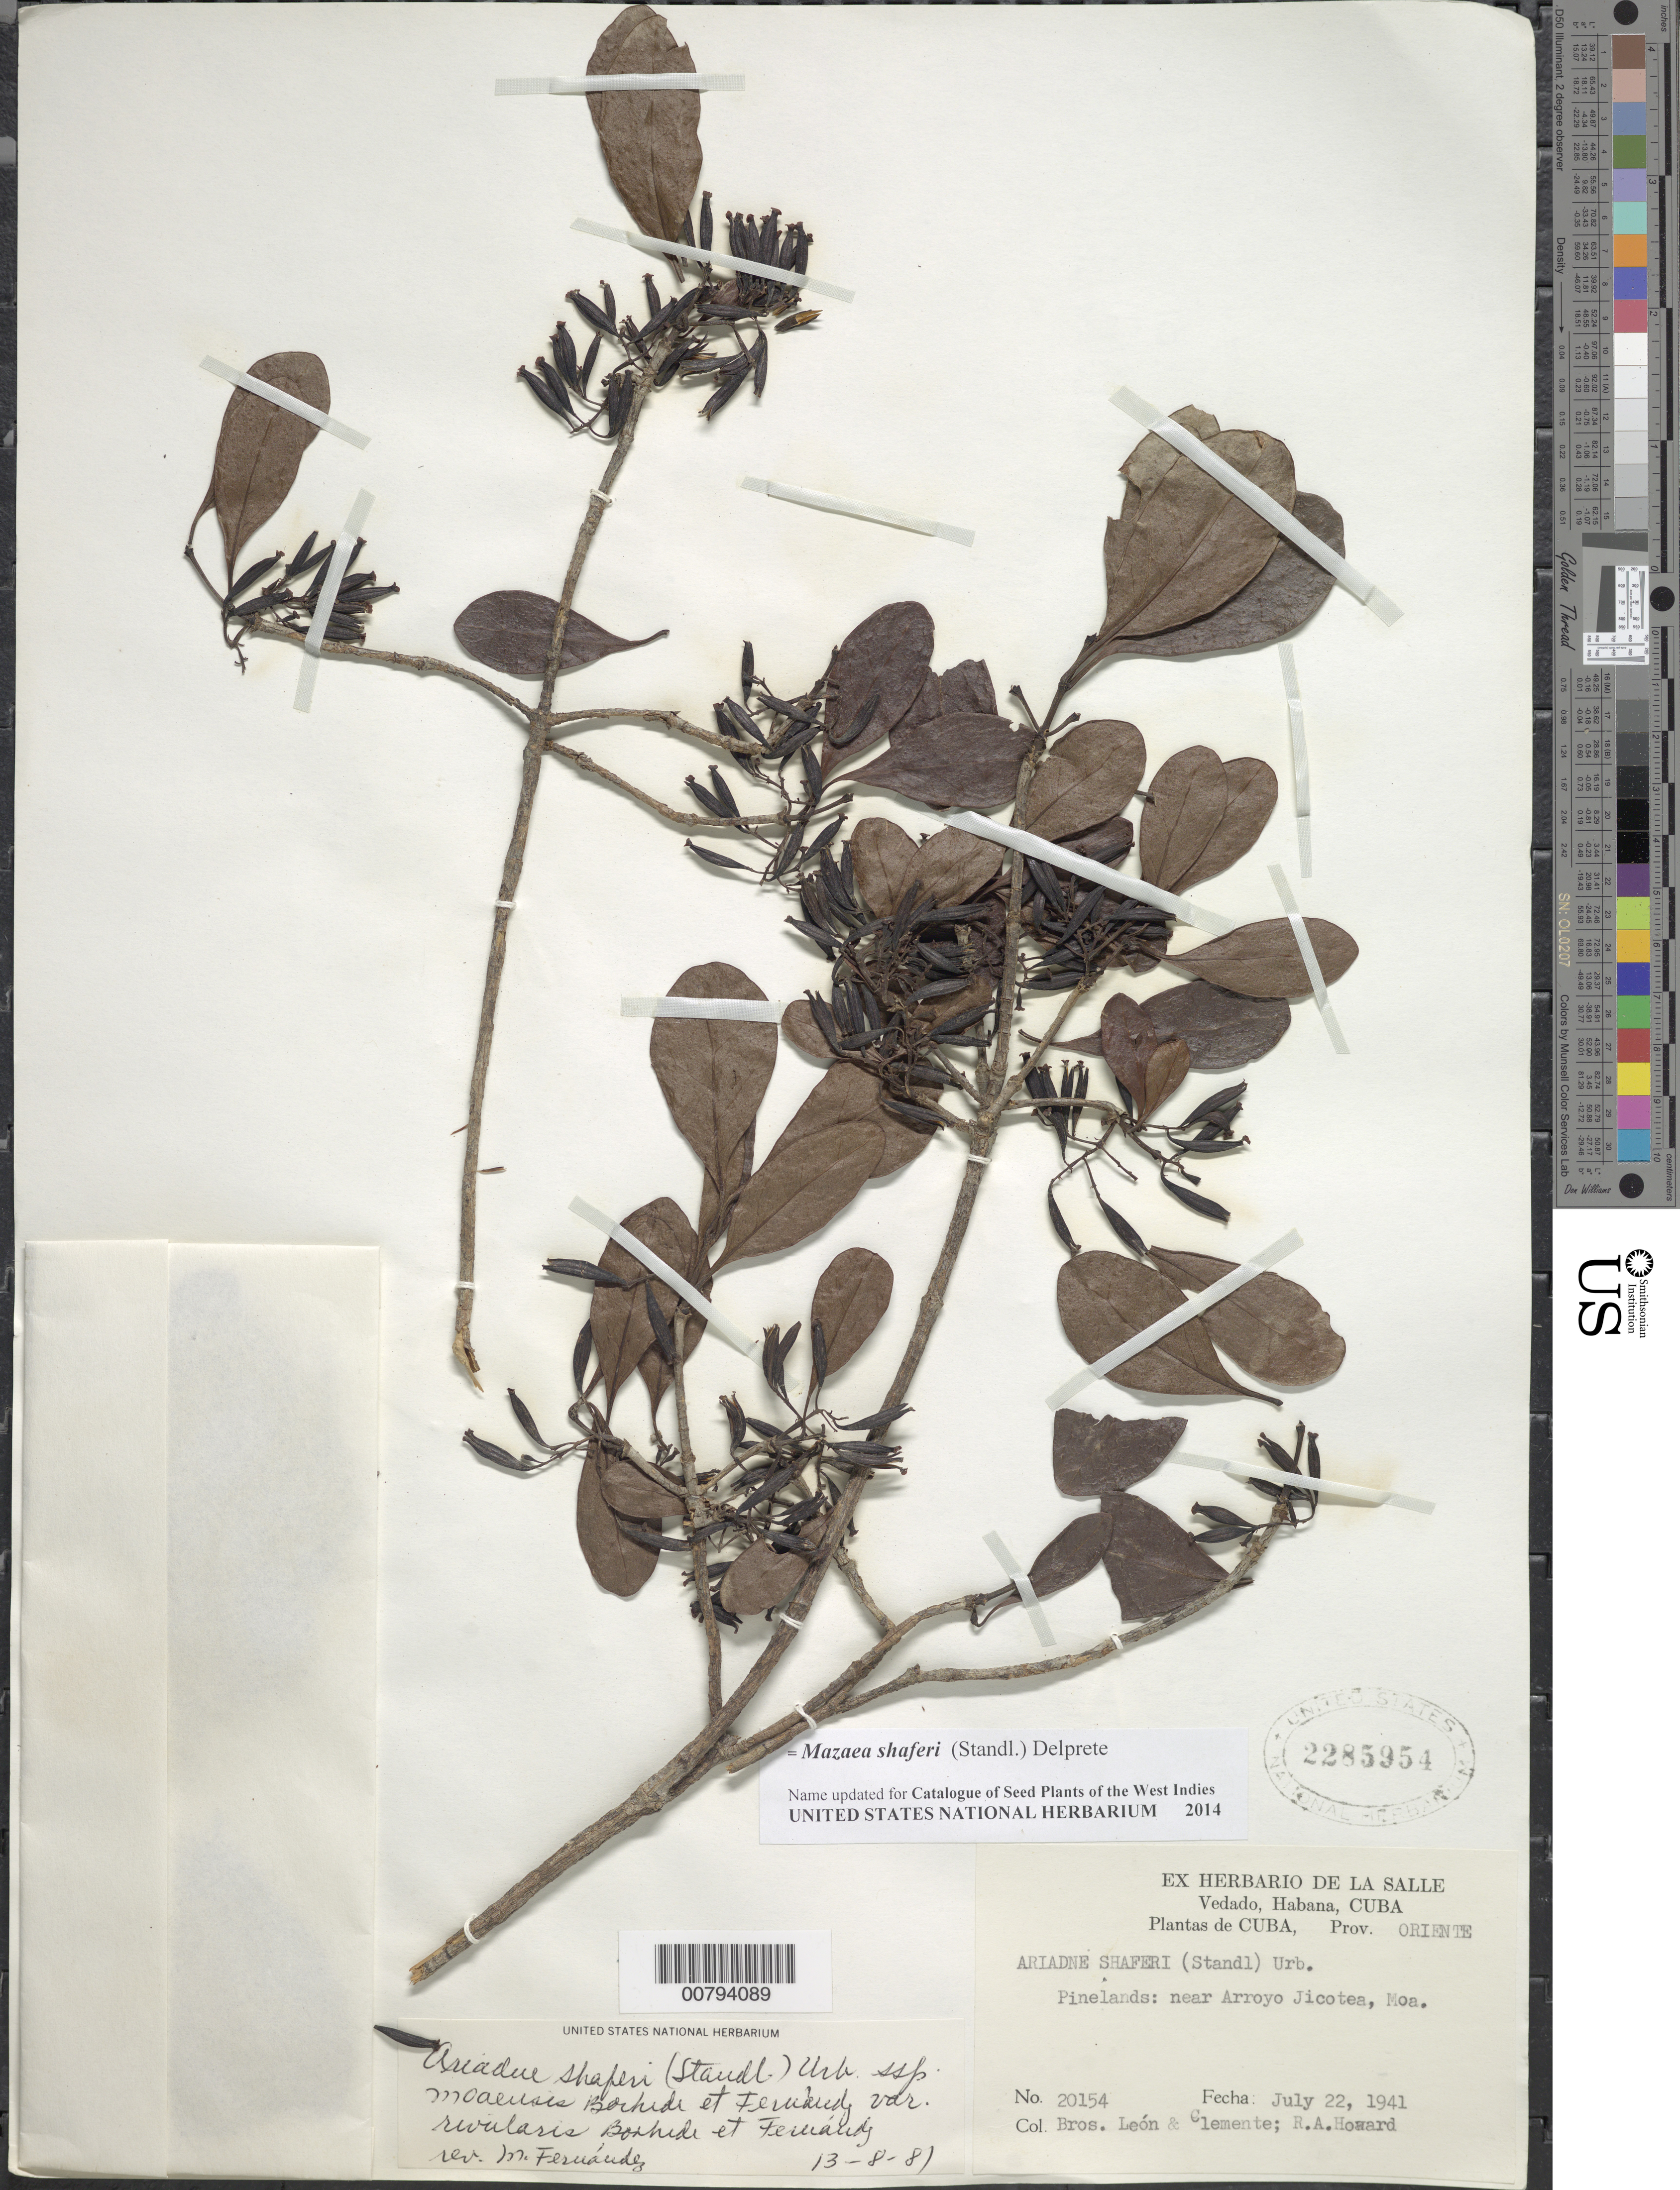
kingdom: Plantae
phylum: Tracheophyta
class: Magnoliopsida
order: Gentianales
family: Rubiaceae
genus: Mazaea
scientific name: Mazaea shaferi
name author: (Standl.) Delprete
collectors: Bro. León, Bro. Clemente & R. A. Howard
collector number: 20154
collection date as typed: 22 Jul 1941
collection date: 1941-07-22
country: Cuba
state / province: Oriente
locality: Near Arroyo Jicotea, Moa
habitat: Pinelands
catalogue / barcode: US 2285954